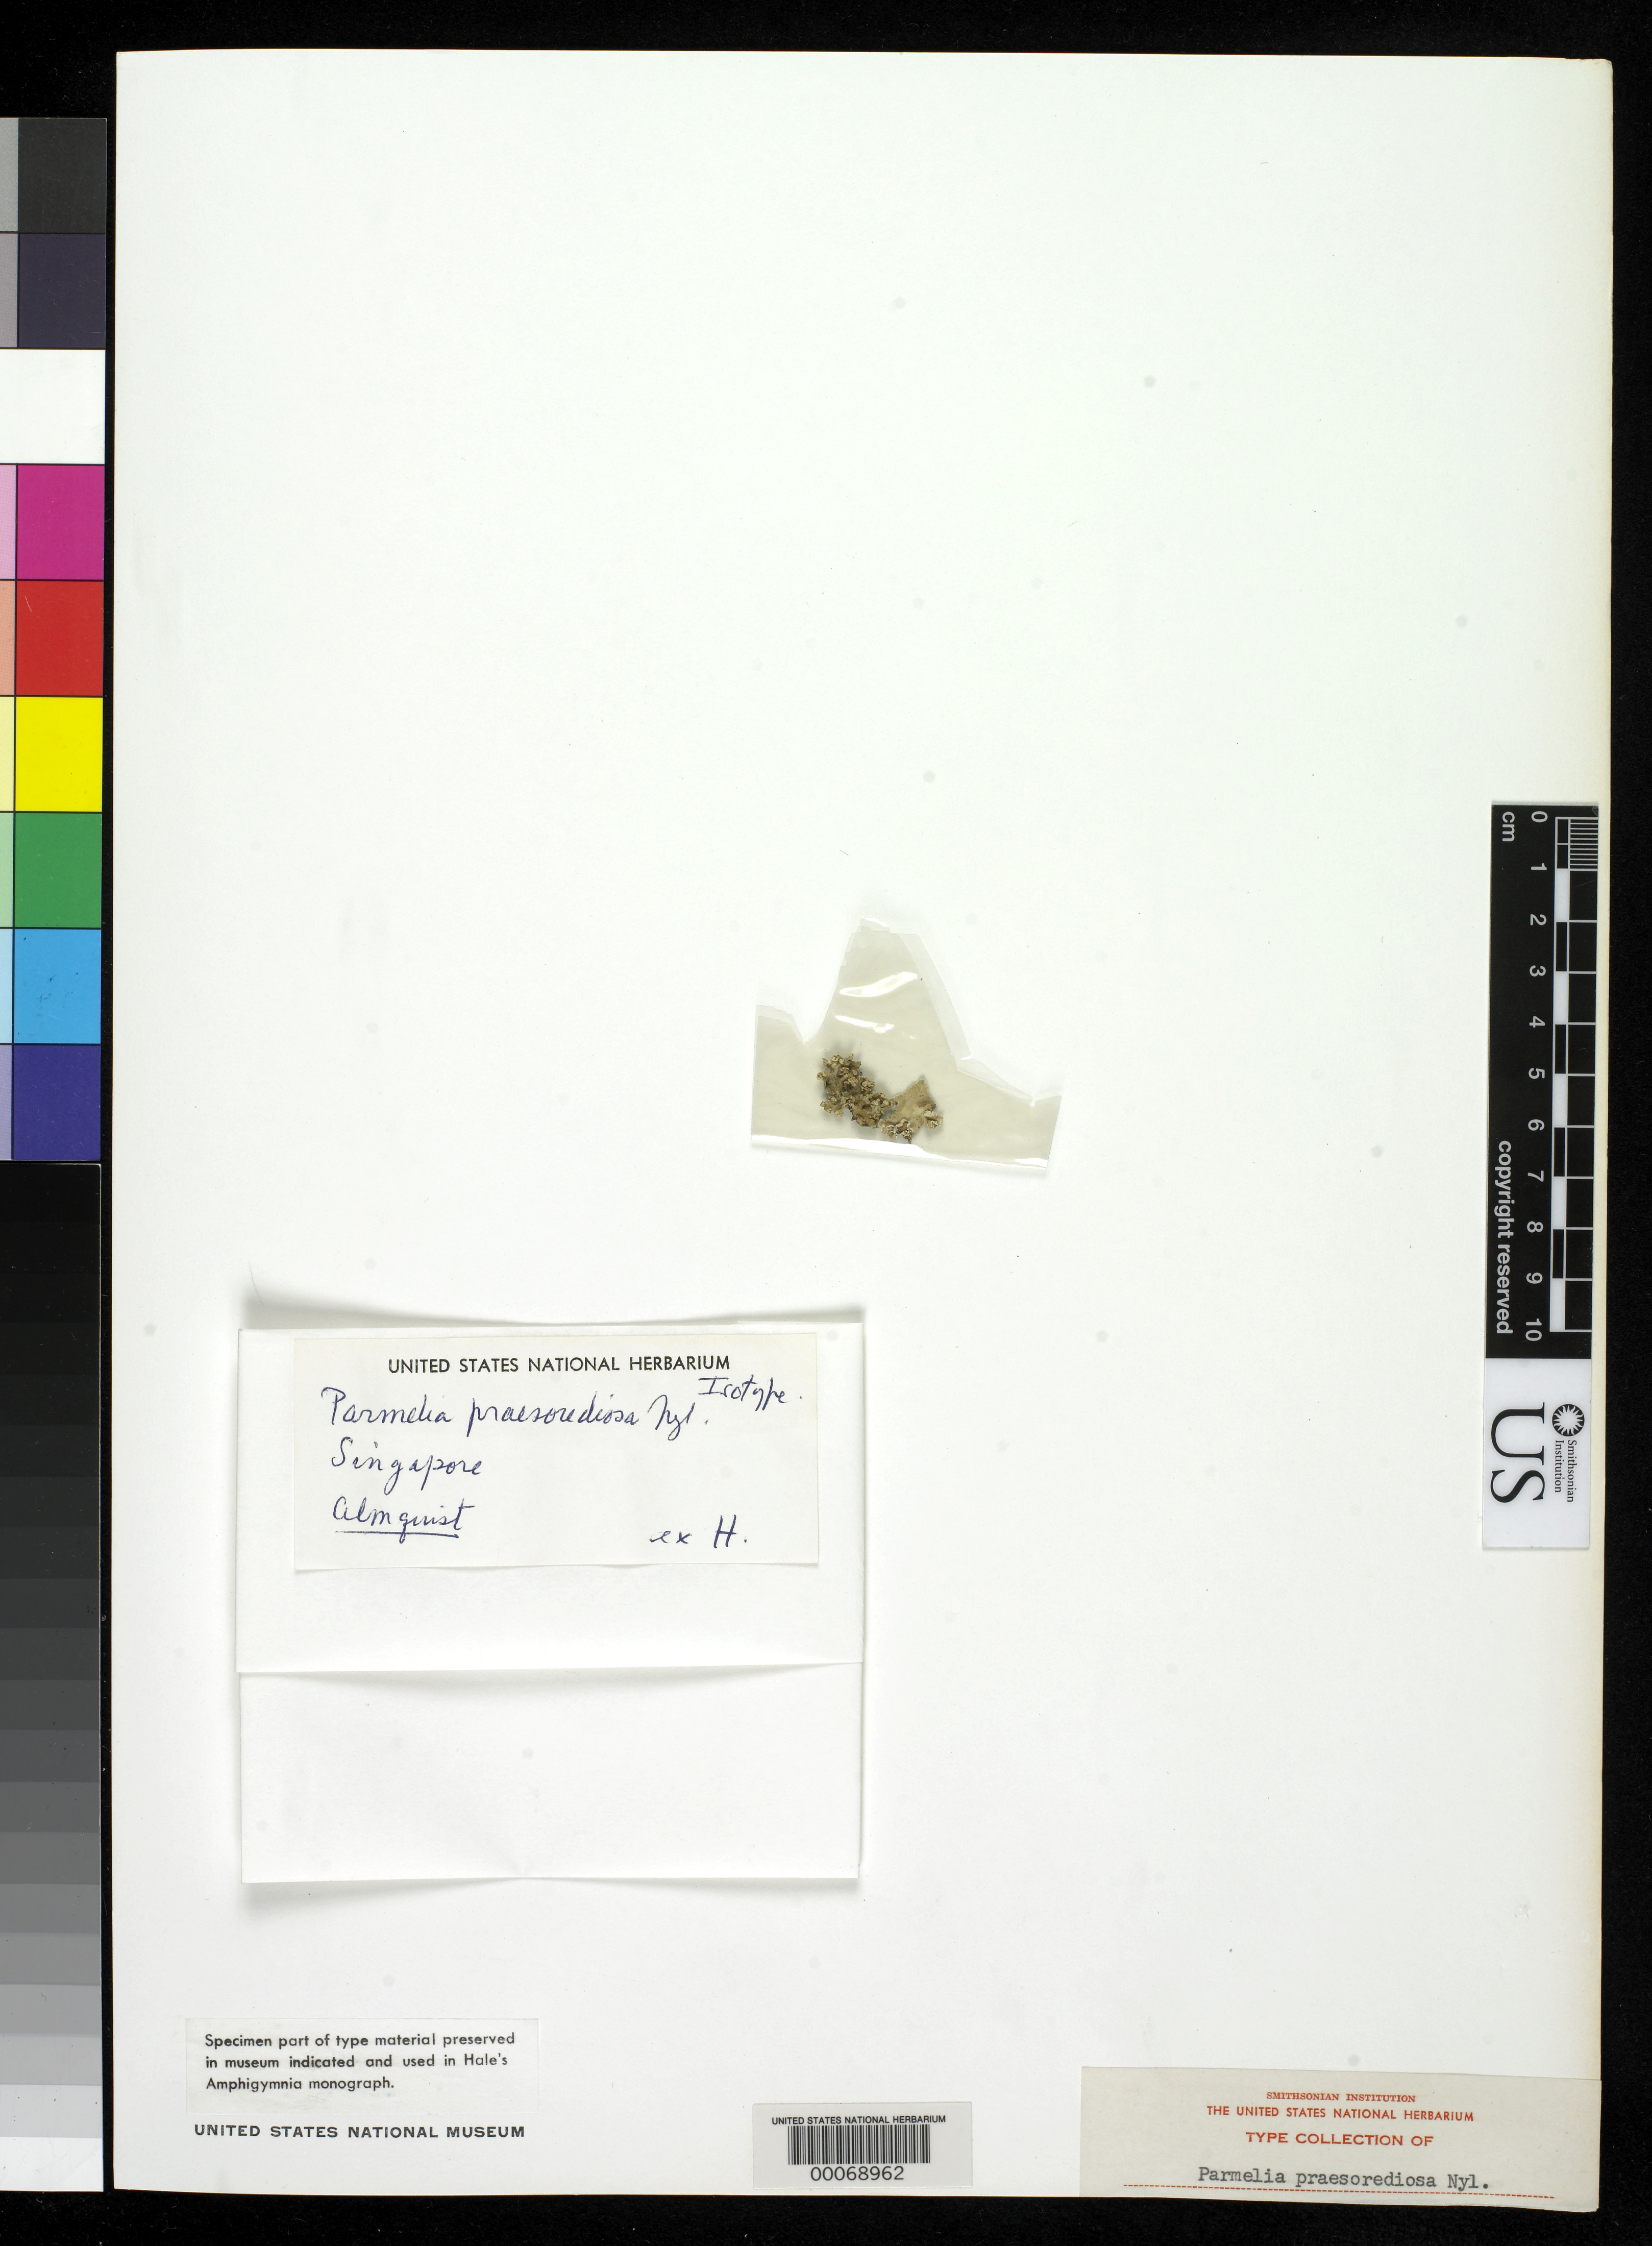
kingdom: Fungi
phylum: Ascomycota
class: Lecanoromycetes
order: Lecanorales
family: Parmeliaceae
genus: Parmelia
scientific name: Parmelia praesorediosa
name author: Nyl.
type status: Isotype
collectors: S. Almquist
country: Singapore